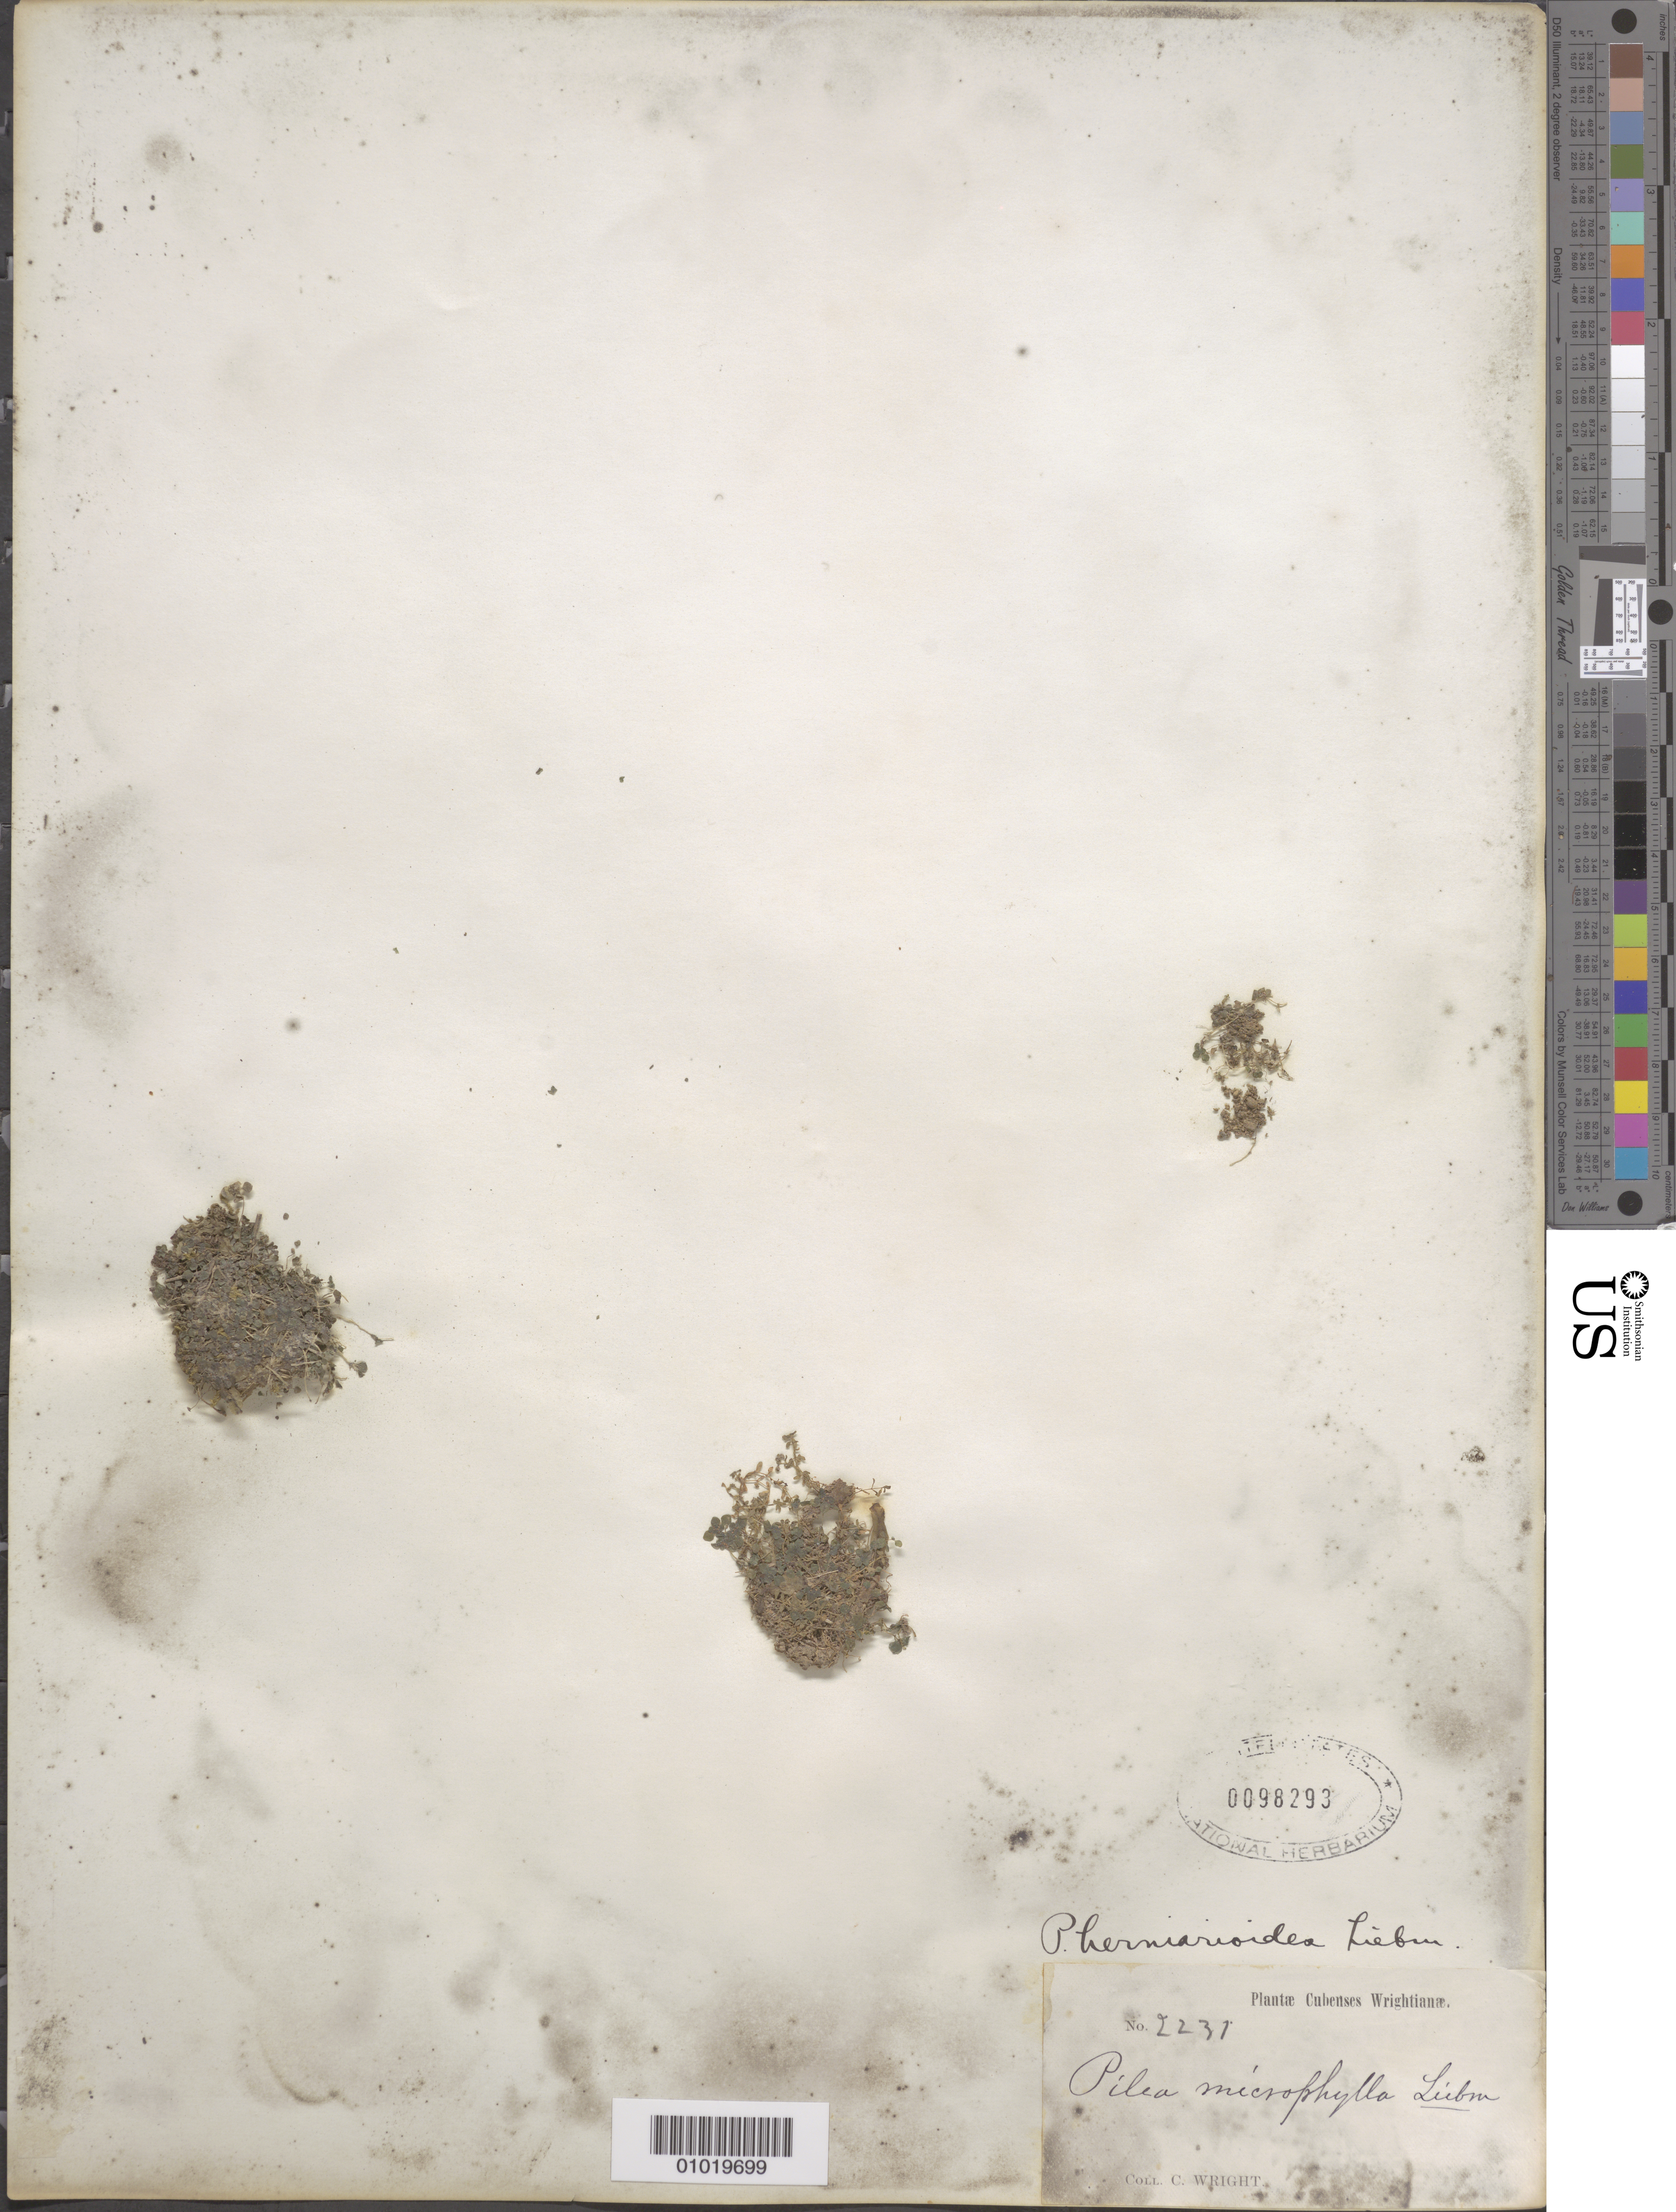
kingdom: Plantae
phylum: Tracheophyta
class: Magnoliopsida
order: Rosales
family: Urticaceae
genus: Pilea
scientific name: Pilea herniarioides var. herniarioides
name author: (Sw.) Lindl.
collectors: C. Wright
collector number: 2237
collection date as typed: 1811 to -- --- 1885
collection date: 1811/1885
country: Cuba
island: Cuba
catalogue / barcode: US 98293